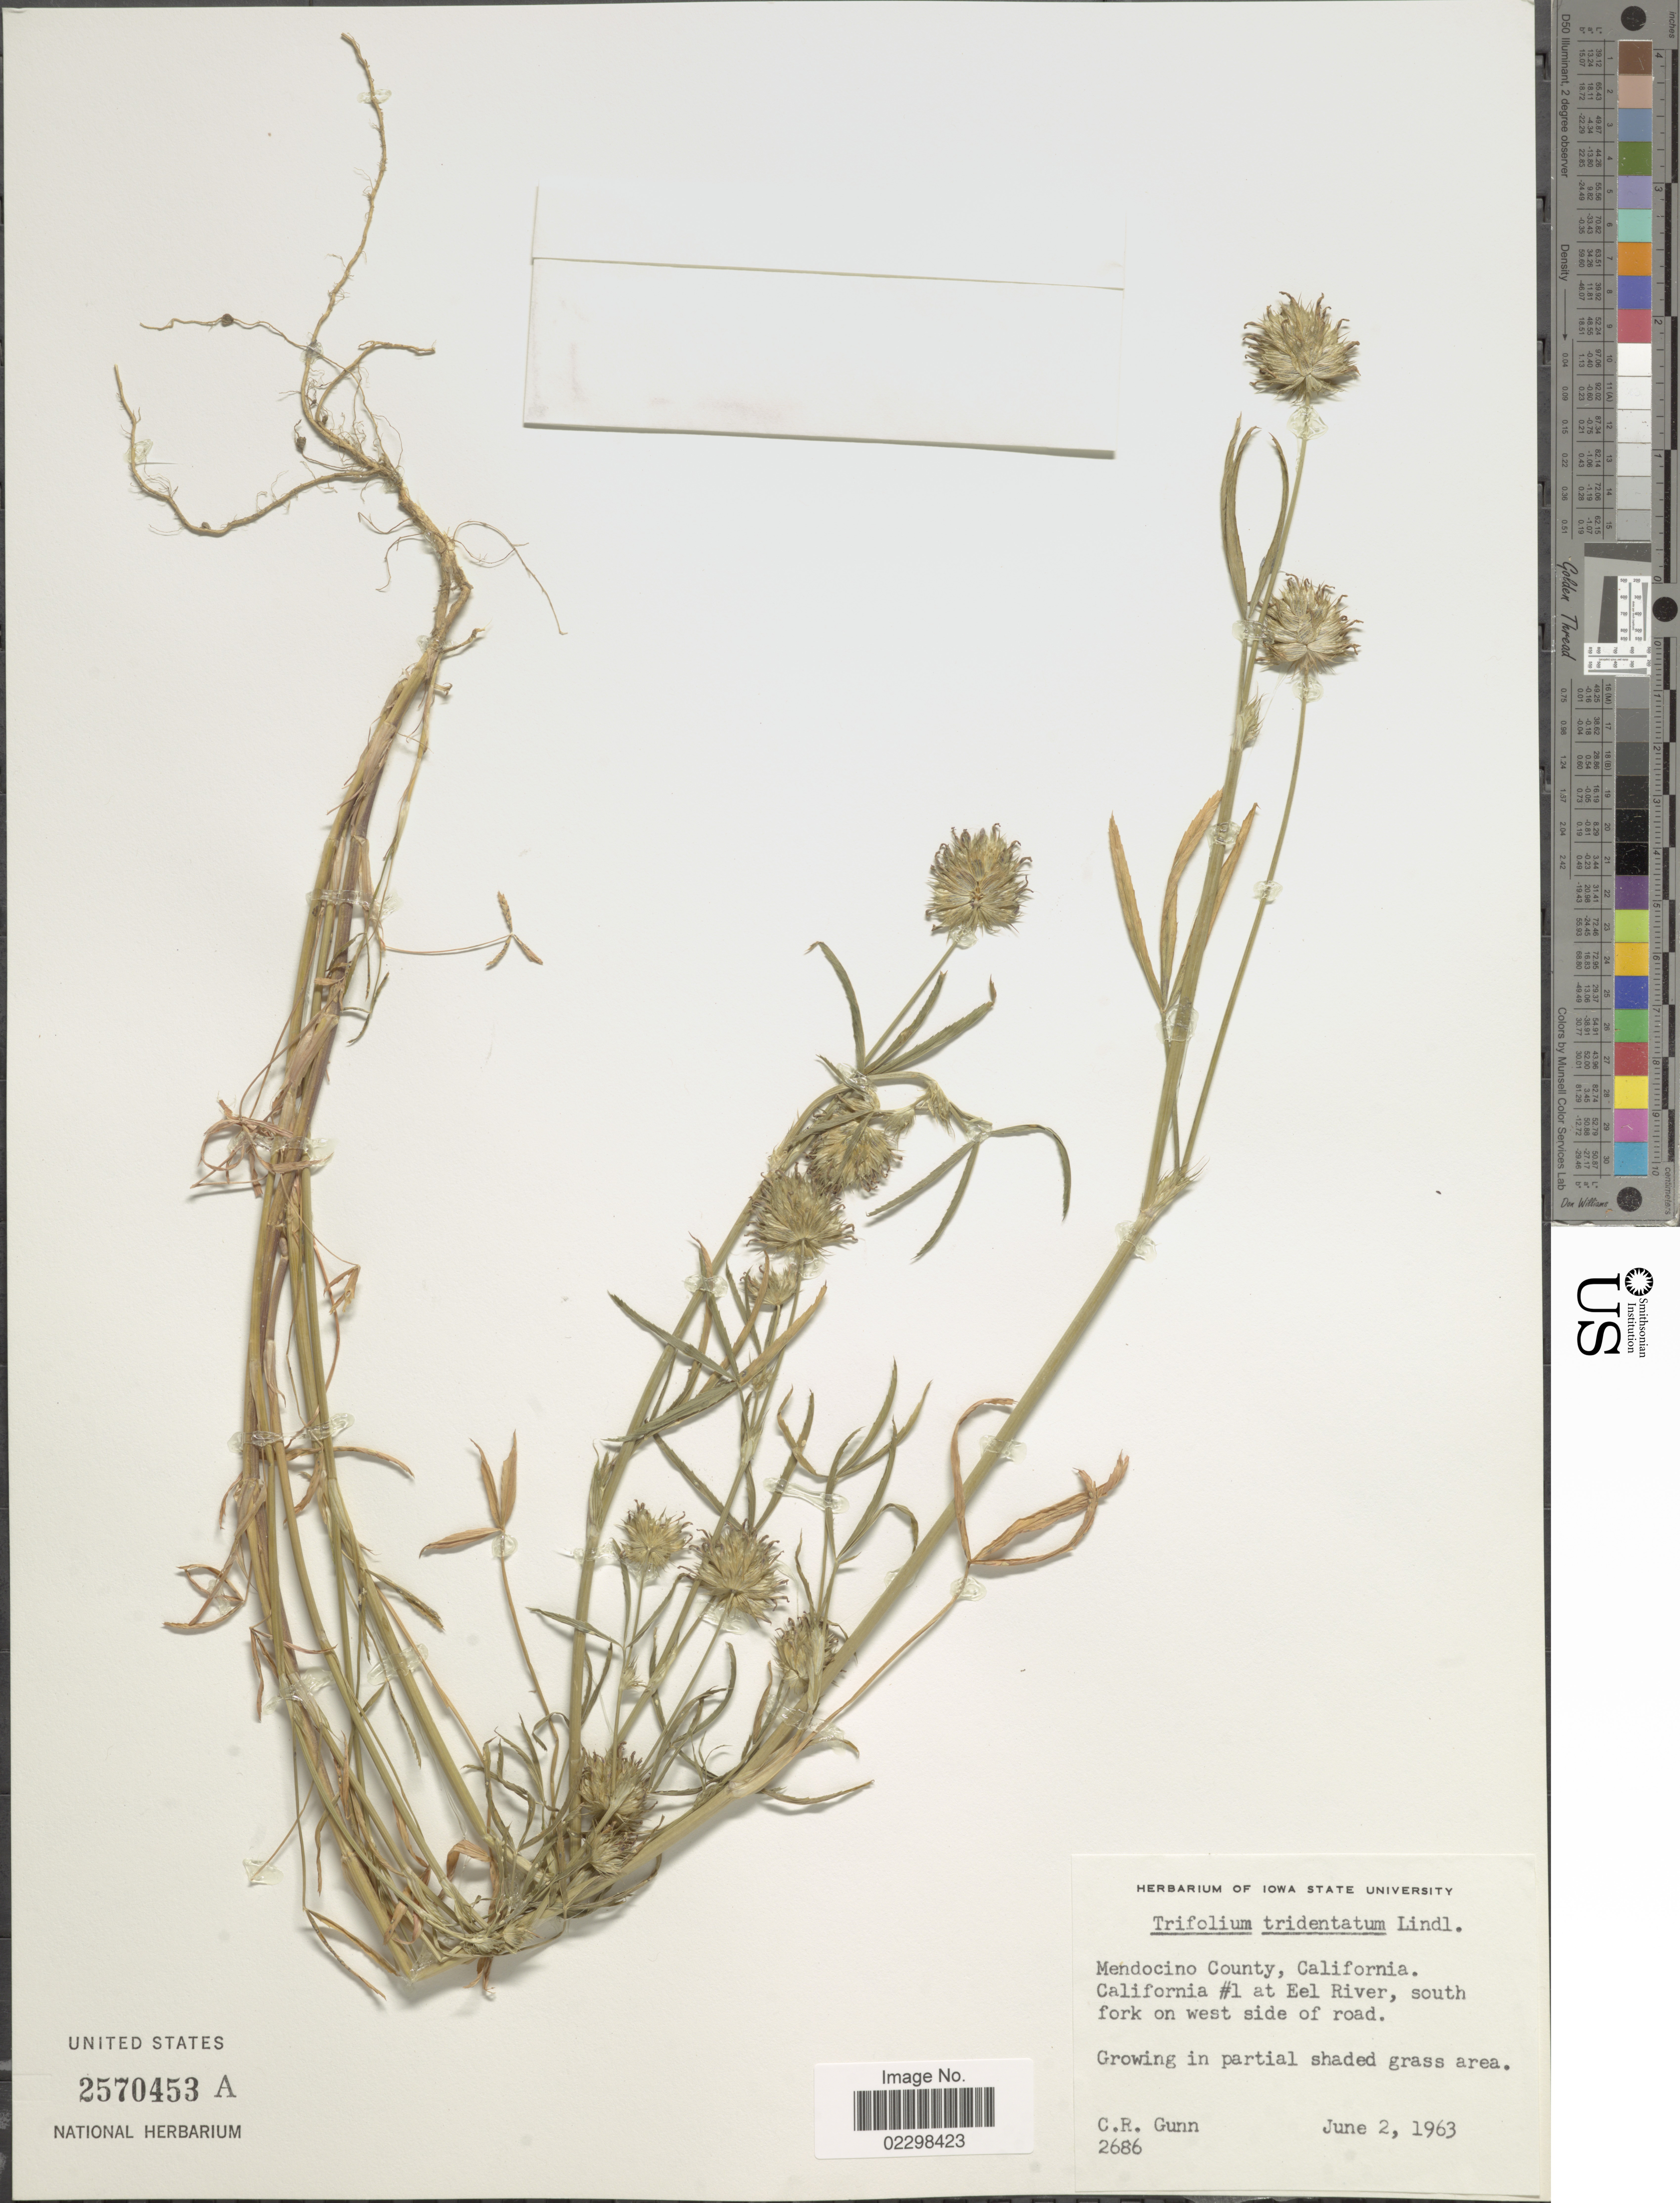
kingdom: Plantae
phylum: Tracheophyta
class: Magnoliopsida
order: Fabales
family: Fabaceae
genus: Trifolium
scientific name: Trifolium tridentatum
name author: Lindl.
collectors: C. R. Gunn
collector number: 2686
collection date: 1963-06-02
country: United States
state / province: California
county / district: Mendocino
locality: Mendocino County, California. California #1 at Eel River, south fork on west side of road.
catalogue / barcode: US 2570453A